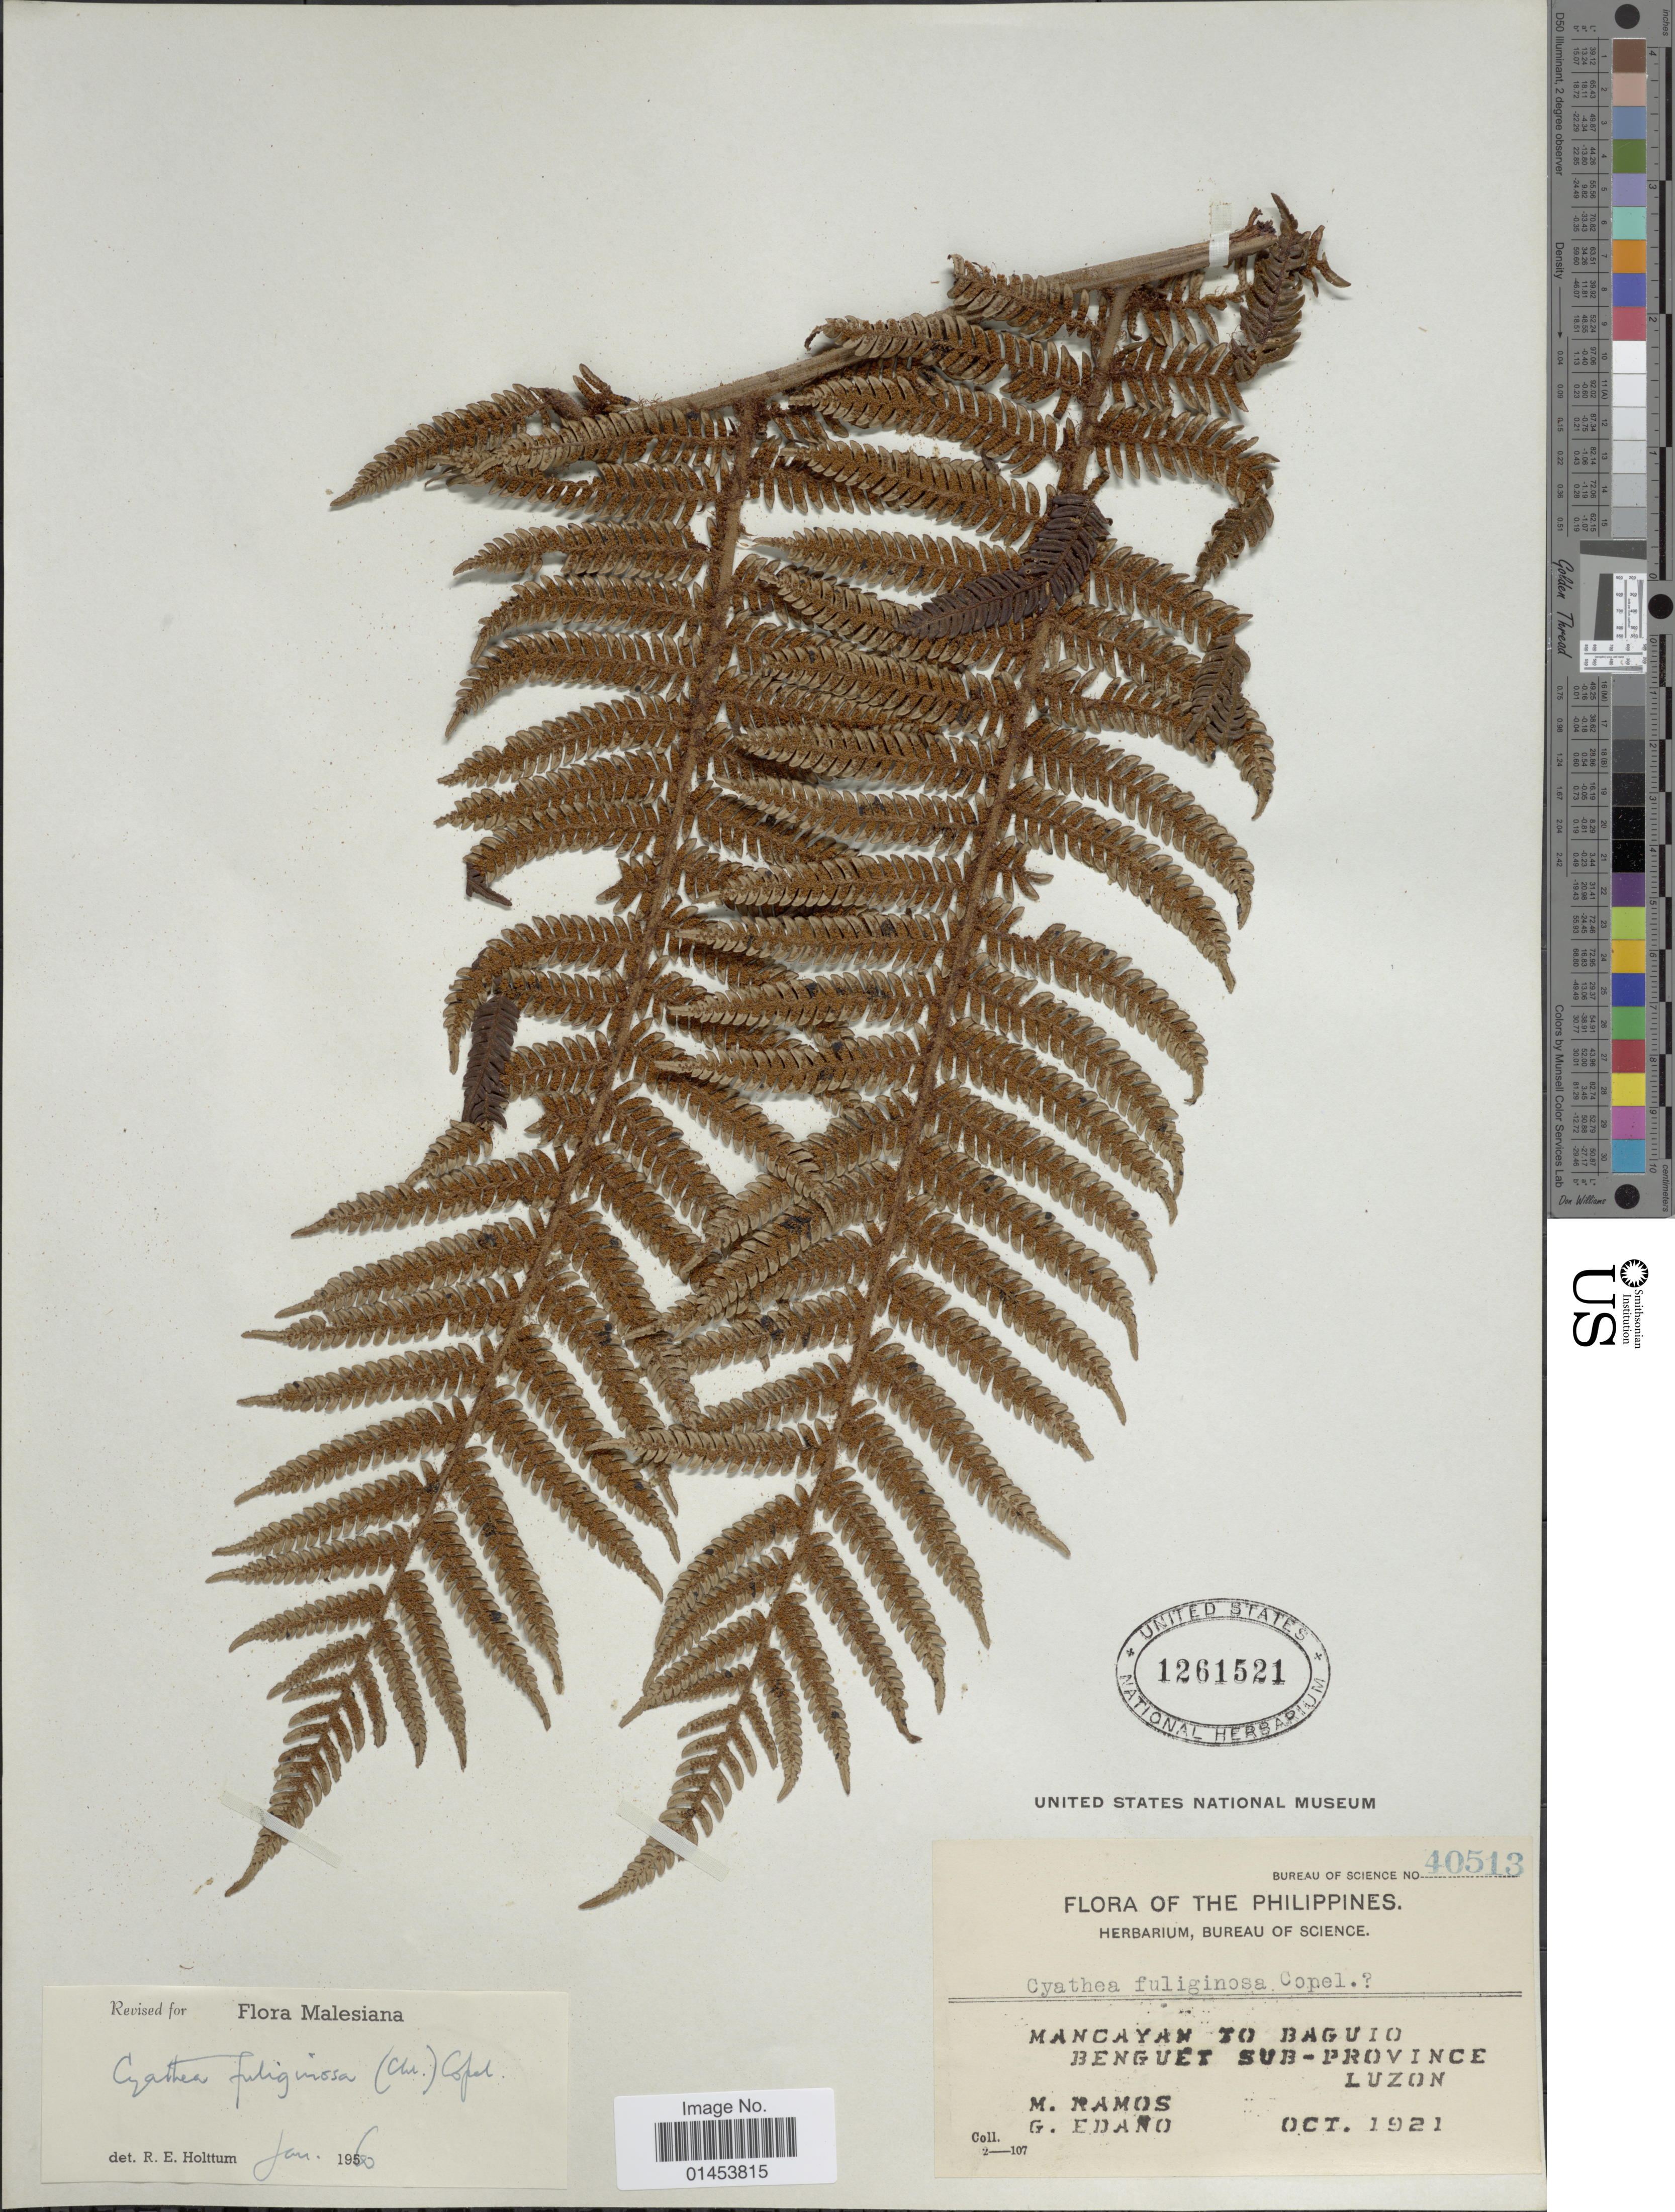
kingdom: Plantae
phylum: Tracheophyta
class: Polypodiopsida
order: Cyatheales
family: Cyatheaceae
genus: Cyathea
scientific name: Cyathea fuliginosa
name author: (Christ) Copel.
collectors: M. Ramos & G. Edaño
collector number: Bureau of Science 40513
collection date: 1921-10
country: Philippines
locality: Mancayan to Baguio, Benguet Sub-province Luzon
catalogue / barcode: US 1261521